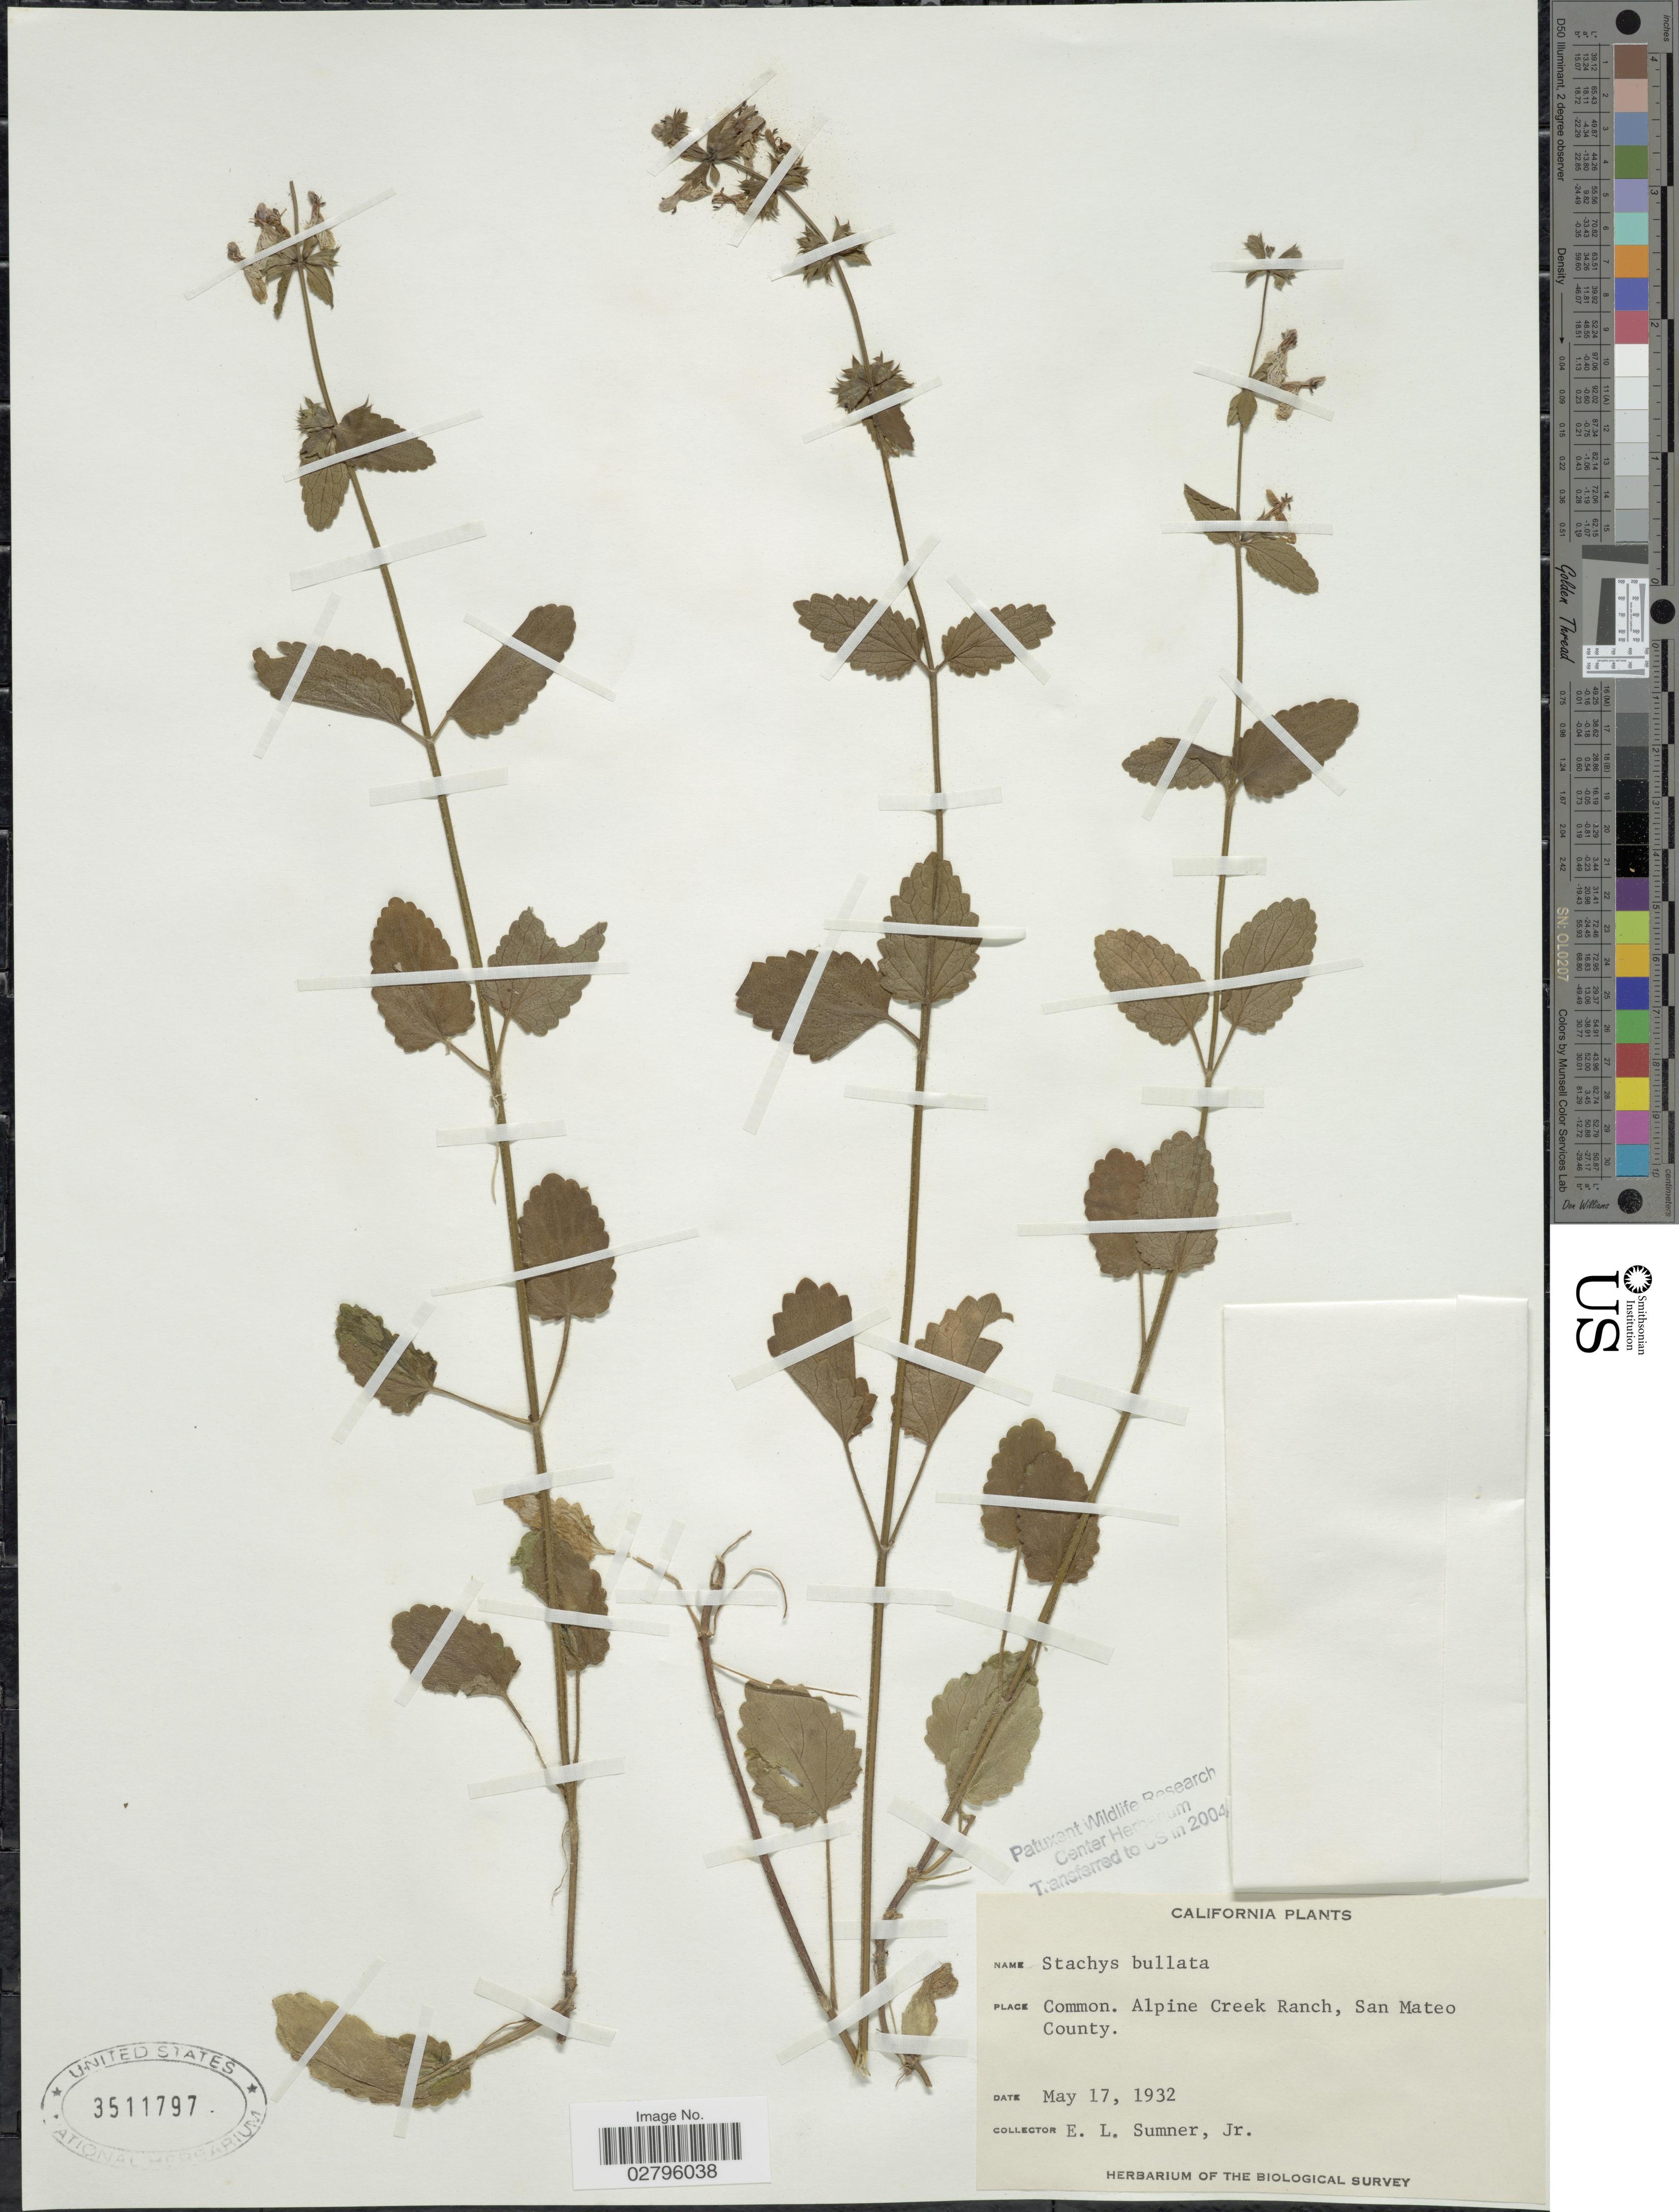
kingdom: Plantae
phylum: Tracheophyta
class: Magnoliopsida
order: Lamiales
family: Lamiaceae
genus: Stachys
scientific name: Stachys bullata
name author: Benth.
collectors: E. Sumner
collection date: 1932-05-17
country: United States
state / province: California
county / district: San Mateo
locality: Common. Alpine Creek Ranch, San Mateo County.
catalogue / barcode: US 3511797